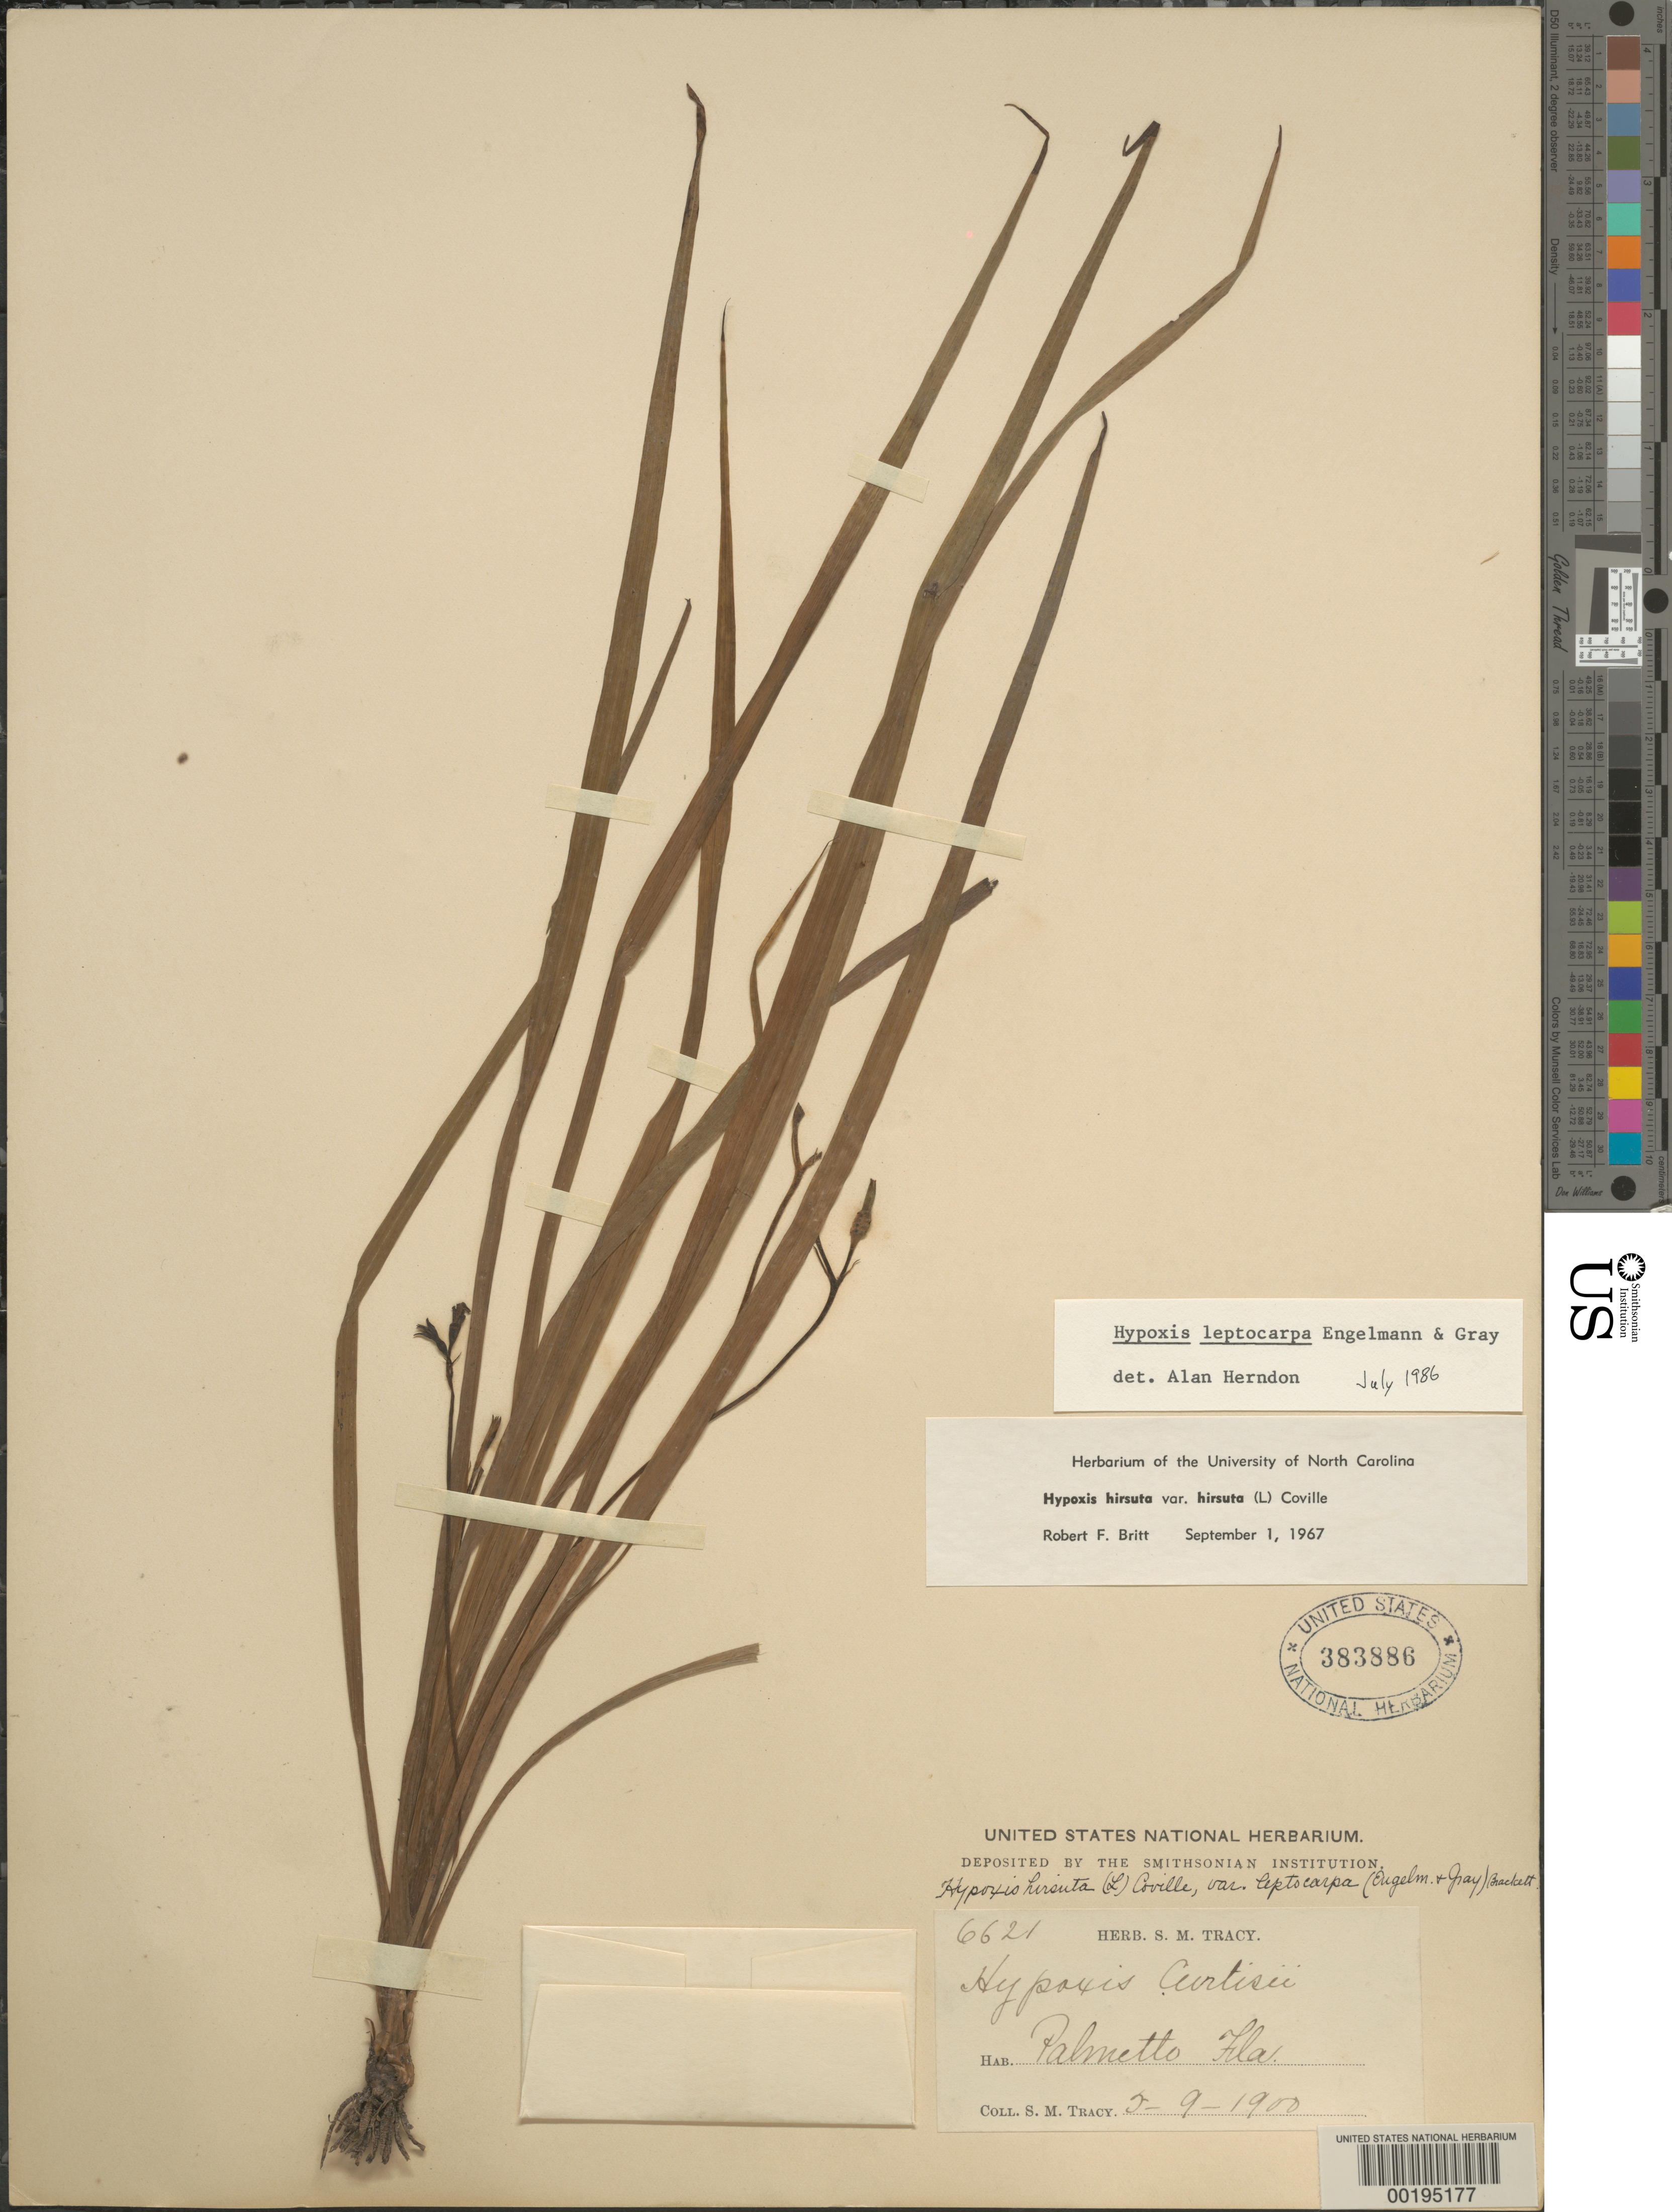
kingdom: Plantae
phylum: Tracheophyta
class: Liliopsida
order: Asparagales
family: Hypoxidaceae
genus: Hypoxis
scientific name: Hypoxis leptocarpa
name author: (Engelm. & A. Gray) Small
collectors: S. M. Tracy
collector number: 6621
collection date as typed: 09 May 1900 or 05 Sep 1900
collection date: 1900-05-09 or 1900-09-05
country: United States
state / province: Florida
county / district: Manatee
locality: Palmetto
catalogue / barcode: US 3833886